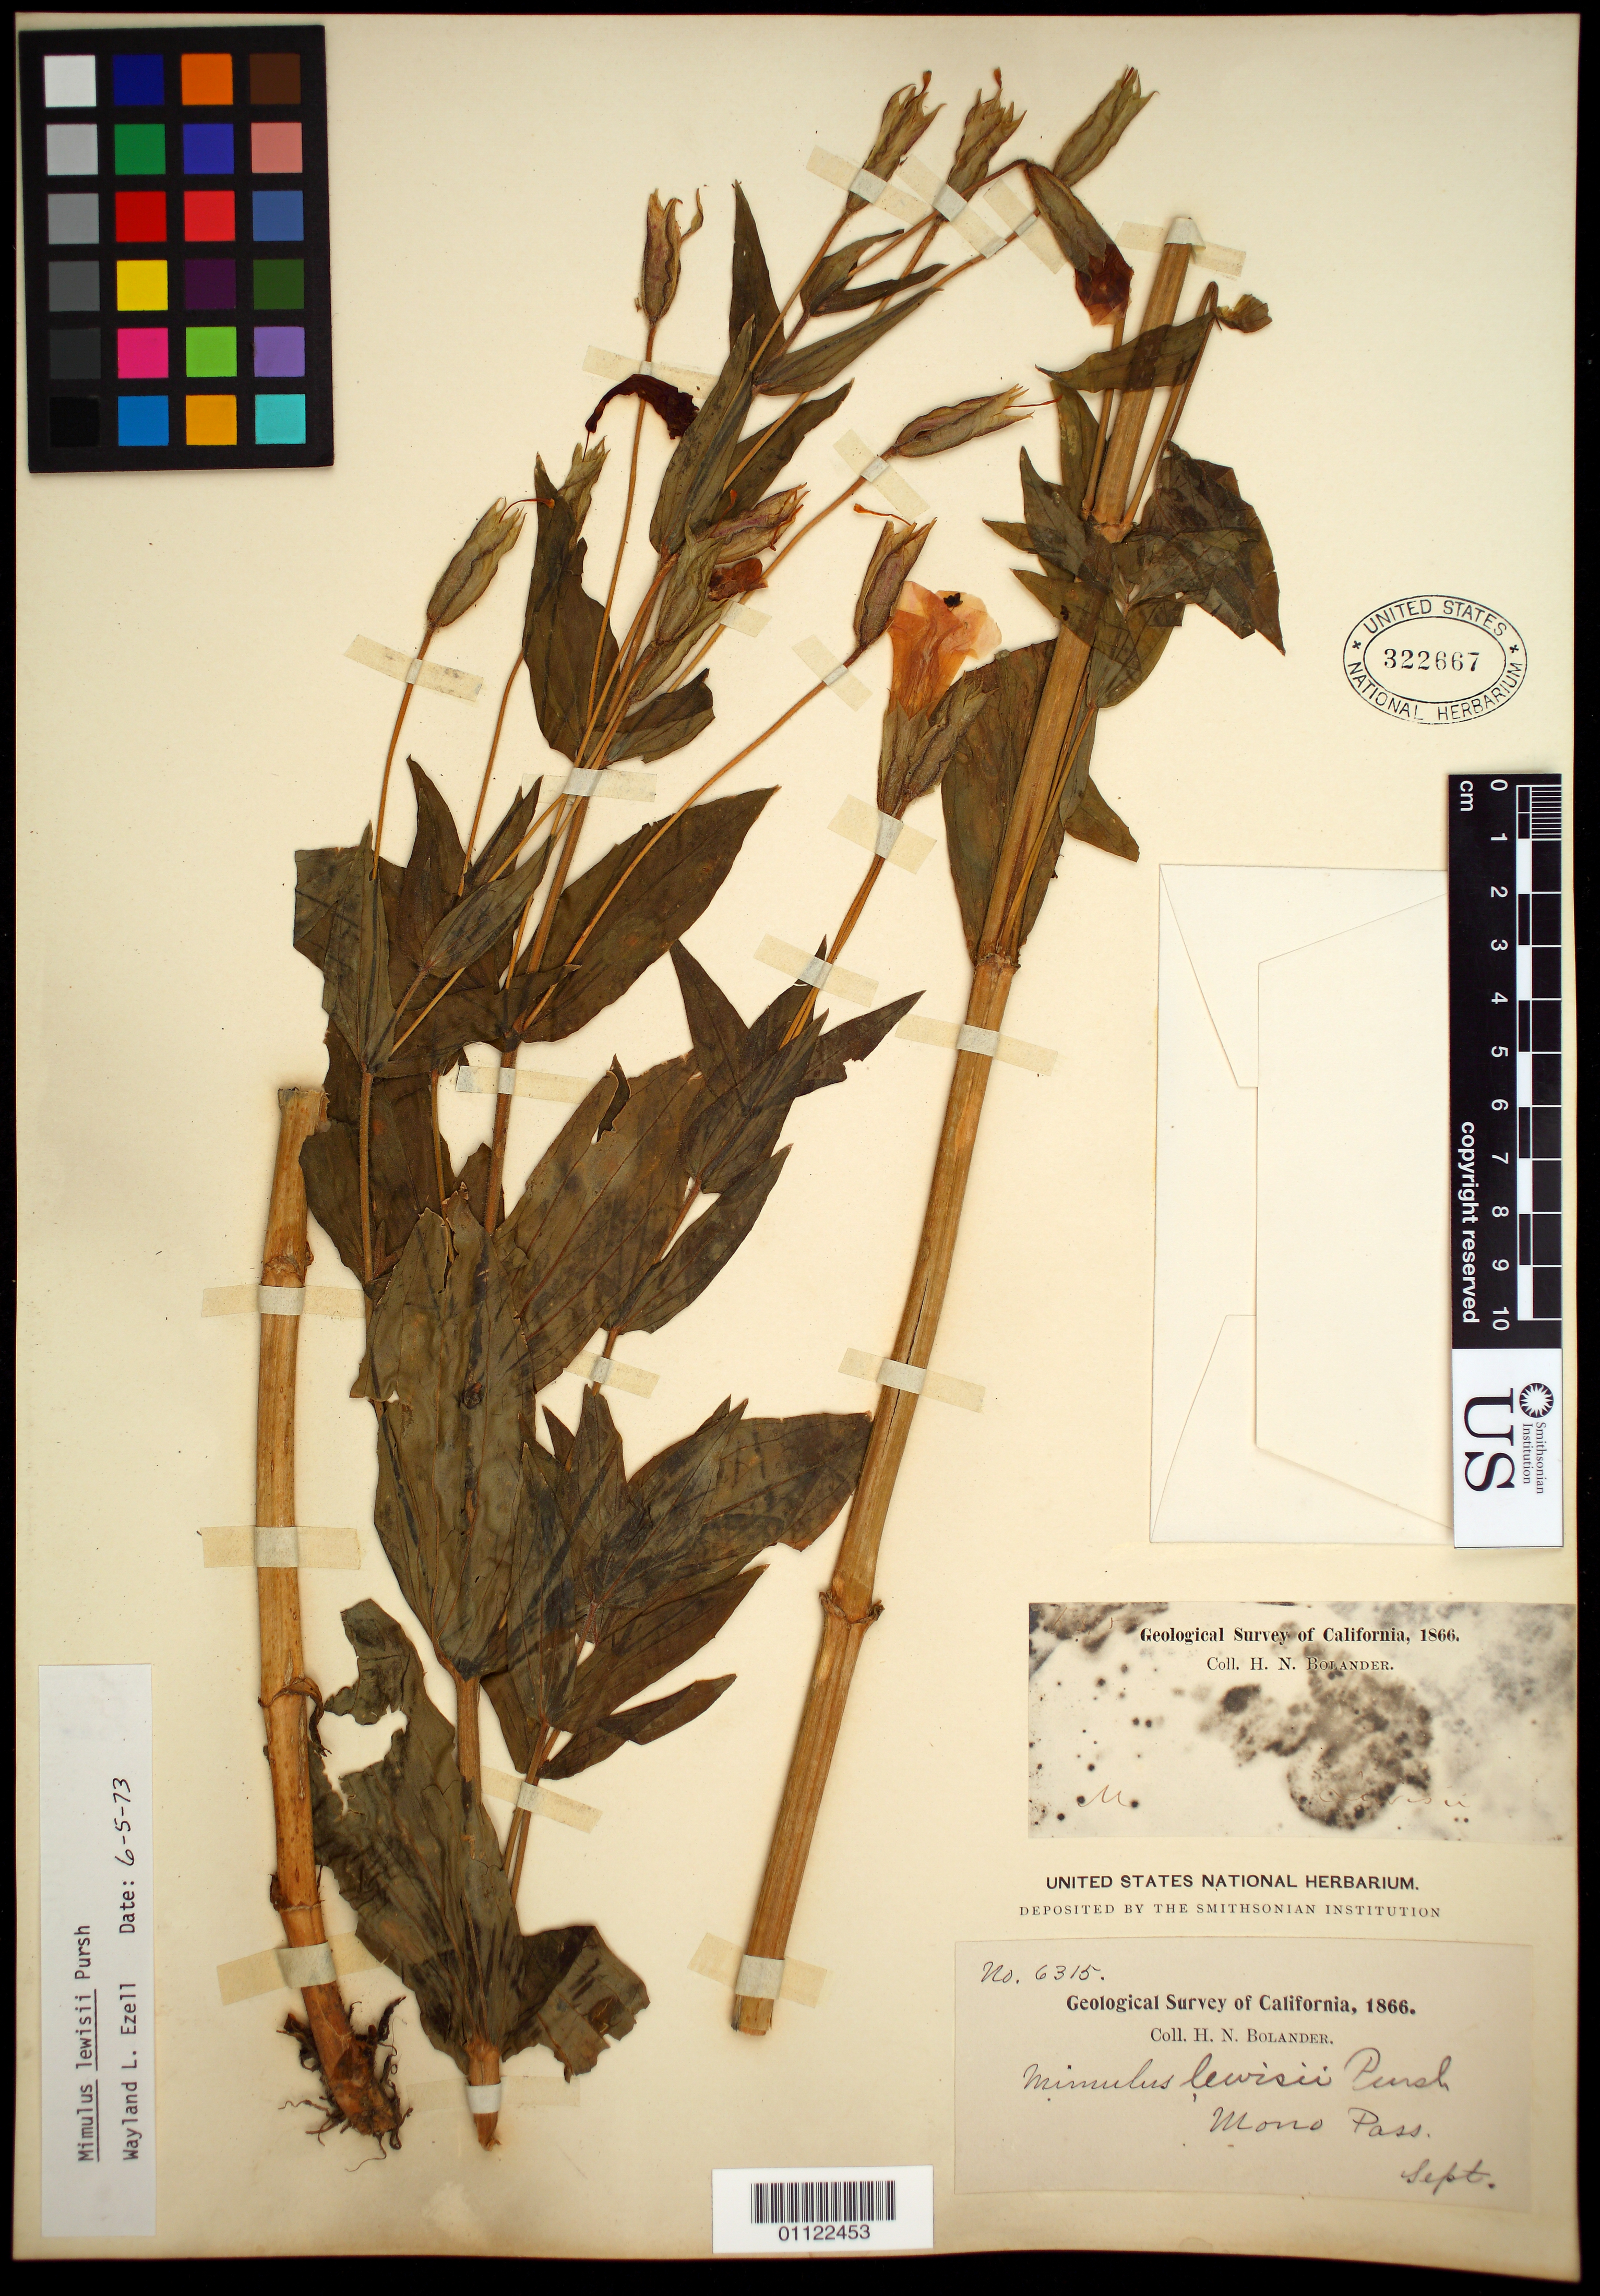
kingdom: Plantae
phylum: Tracheophyta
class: Magnoliopsida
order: Lamiales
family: Phrymaceae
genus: Mimulus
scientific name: Mimulus lewisii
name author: Pursh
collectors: H. Bolander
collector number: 6315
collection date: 1866-09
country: United States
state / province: California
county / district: Mono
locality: Mono Pass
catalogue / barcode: US 322667